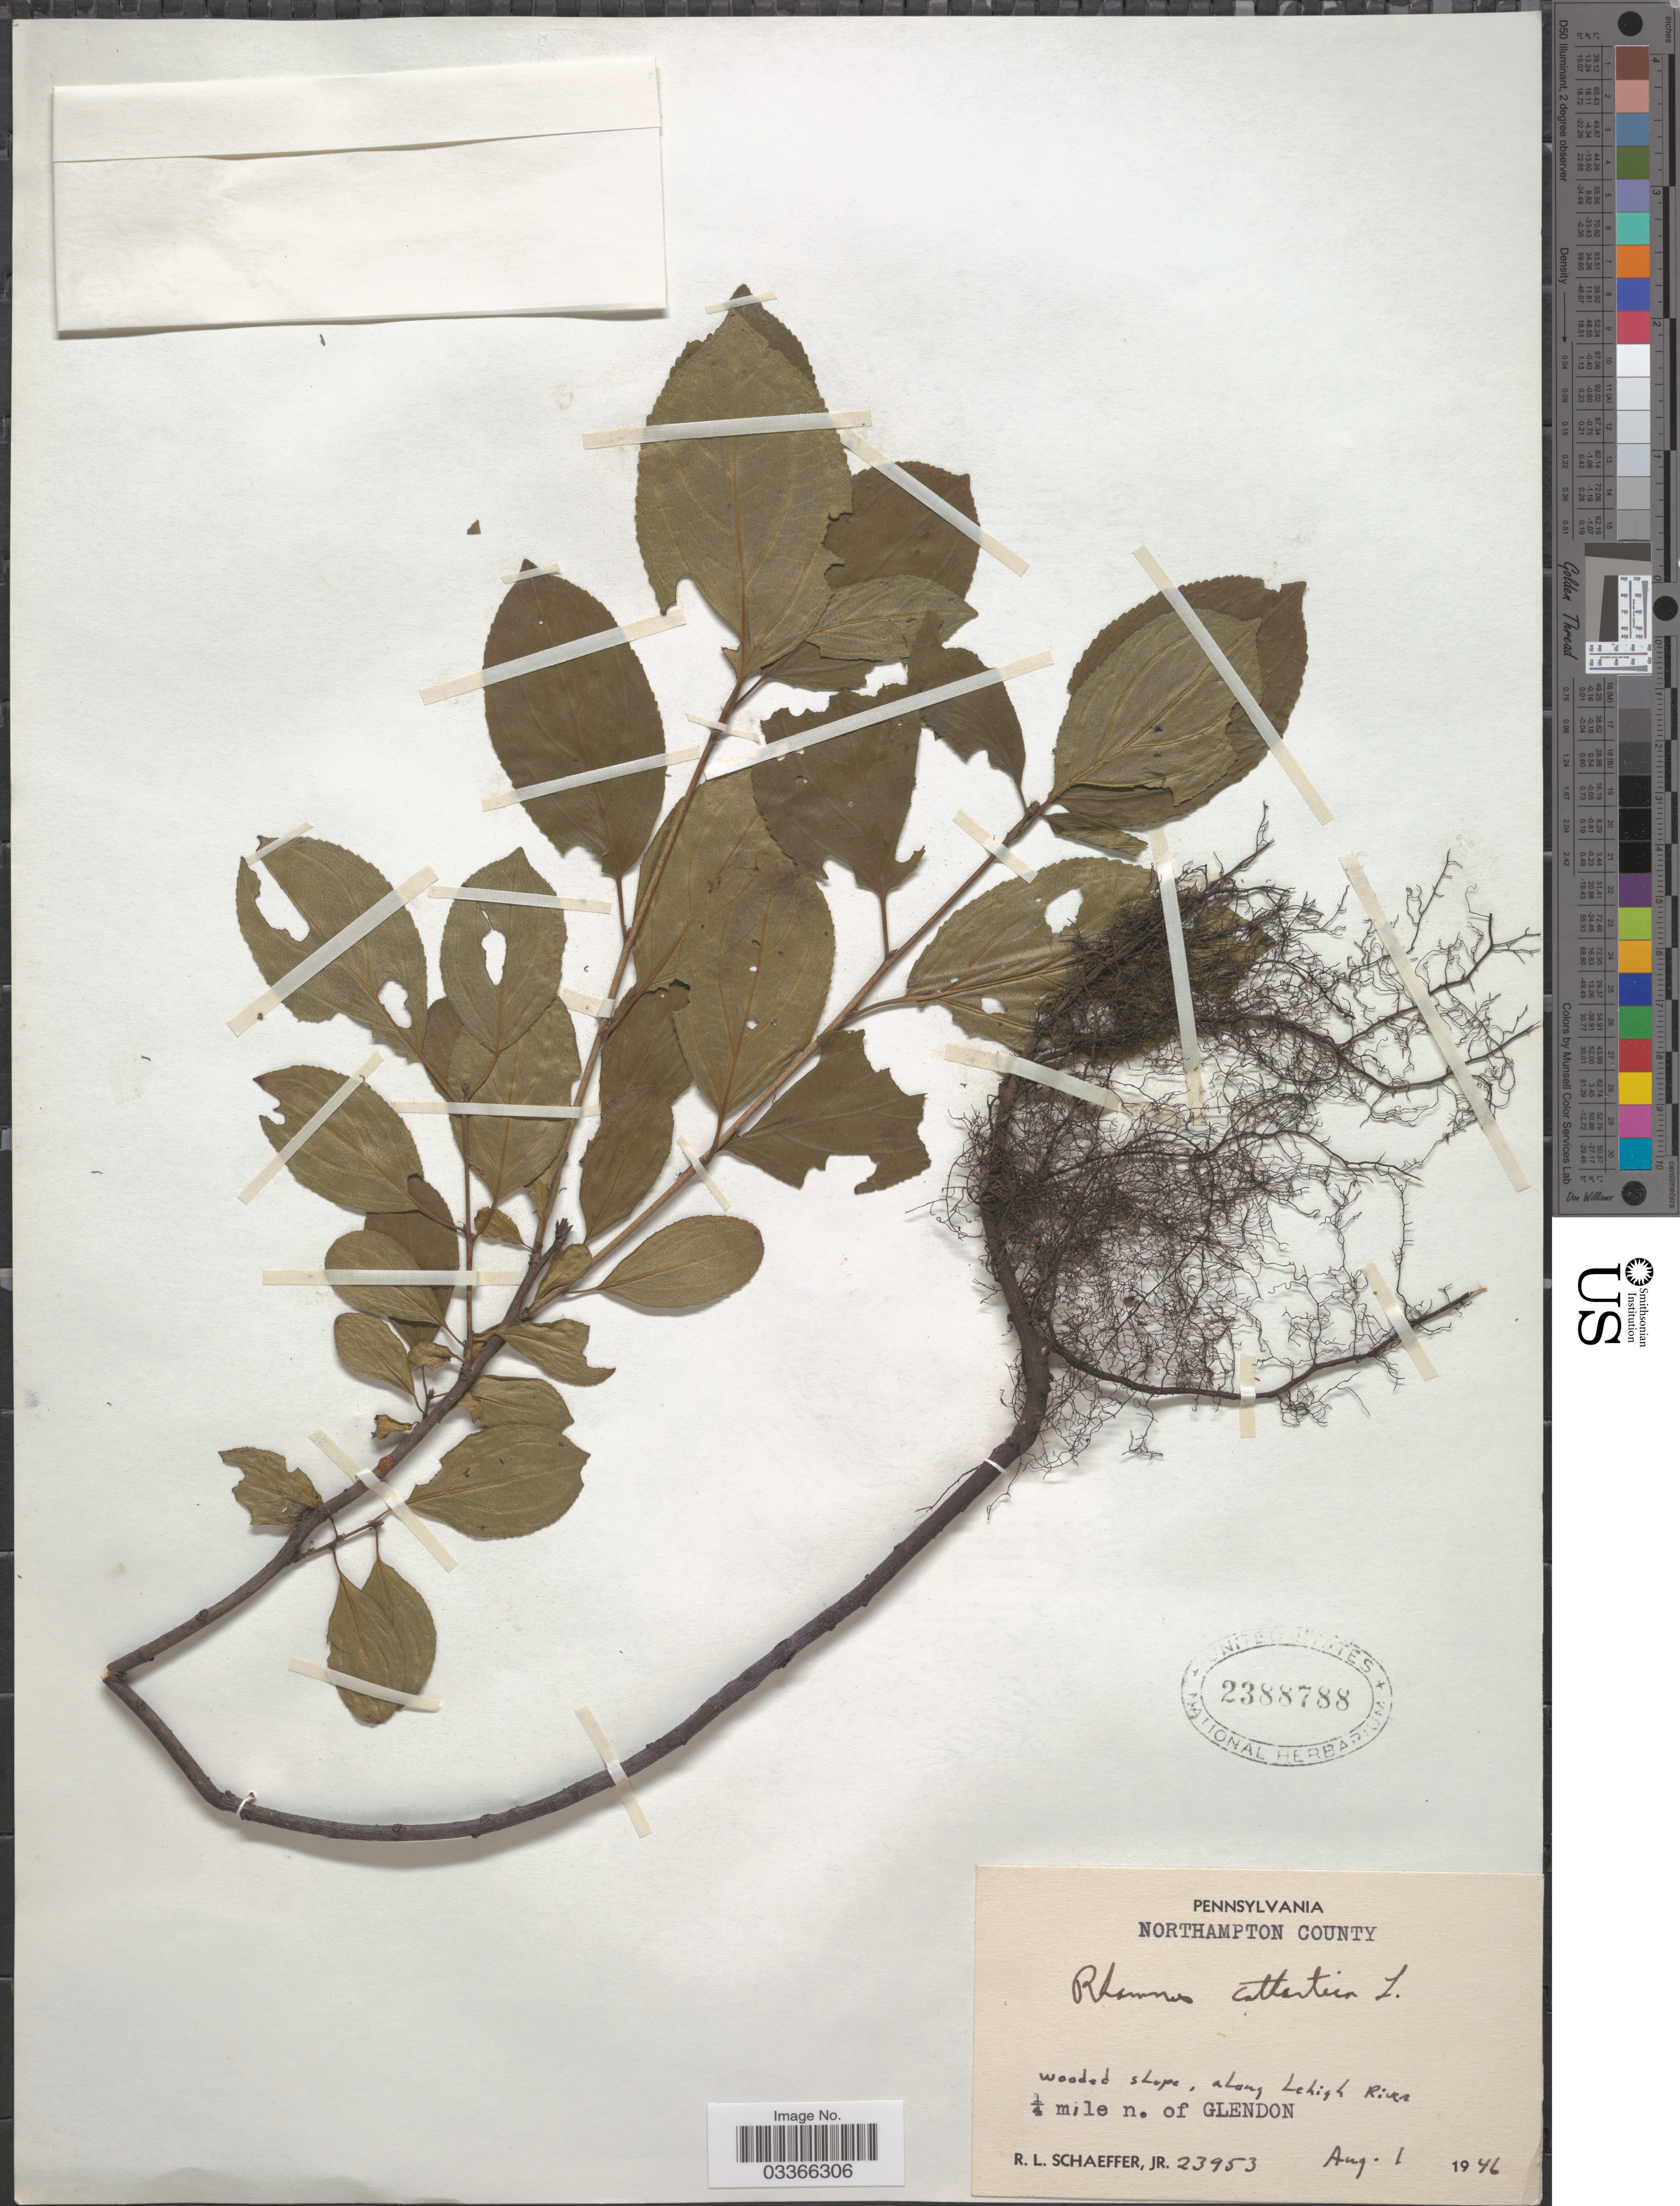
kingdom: Plantae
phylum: Tracheophyta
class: Magnoliopsida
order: Rosales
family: Rhamnaceae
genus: Rhamnus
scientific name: Rhamnus cathartica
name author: L.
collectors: R. L. Schaeffer Jr.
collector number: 23953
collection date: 1946-08-01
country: United States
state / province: Pennsylvania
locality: Northampton County, along Lehigh River, ¼ mile n. of Glendon.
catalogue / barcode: US 2388788